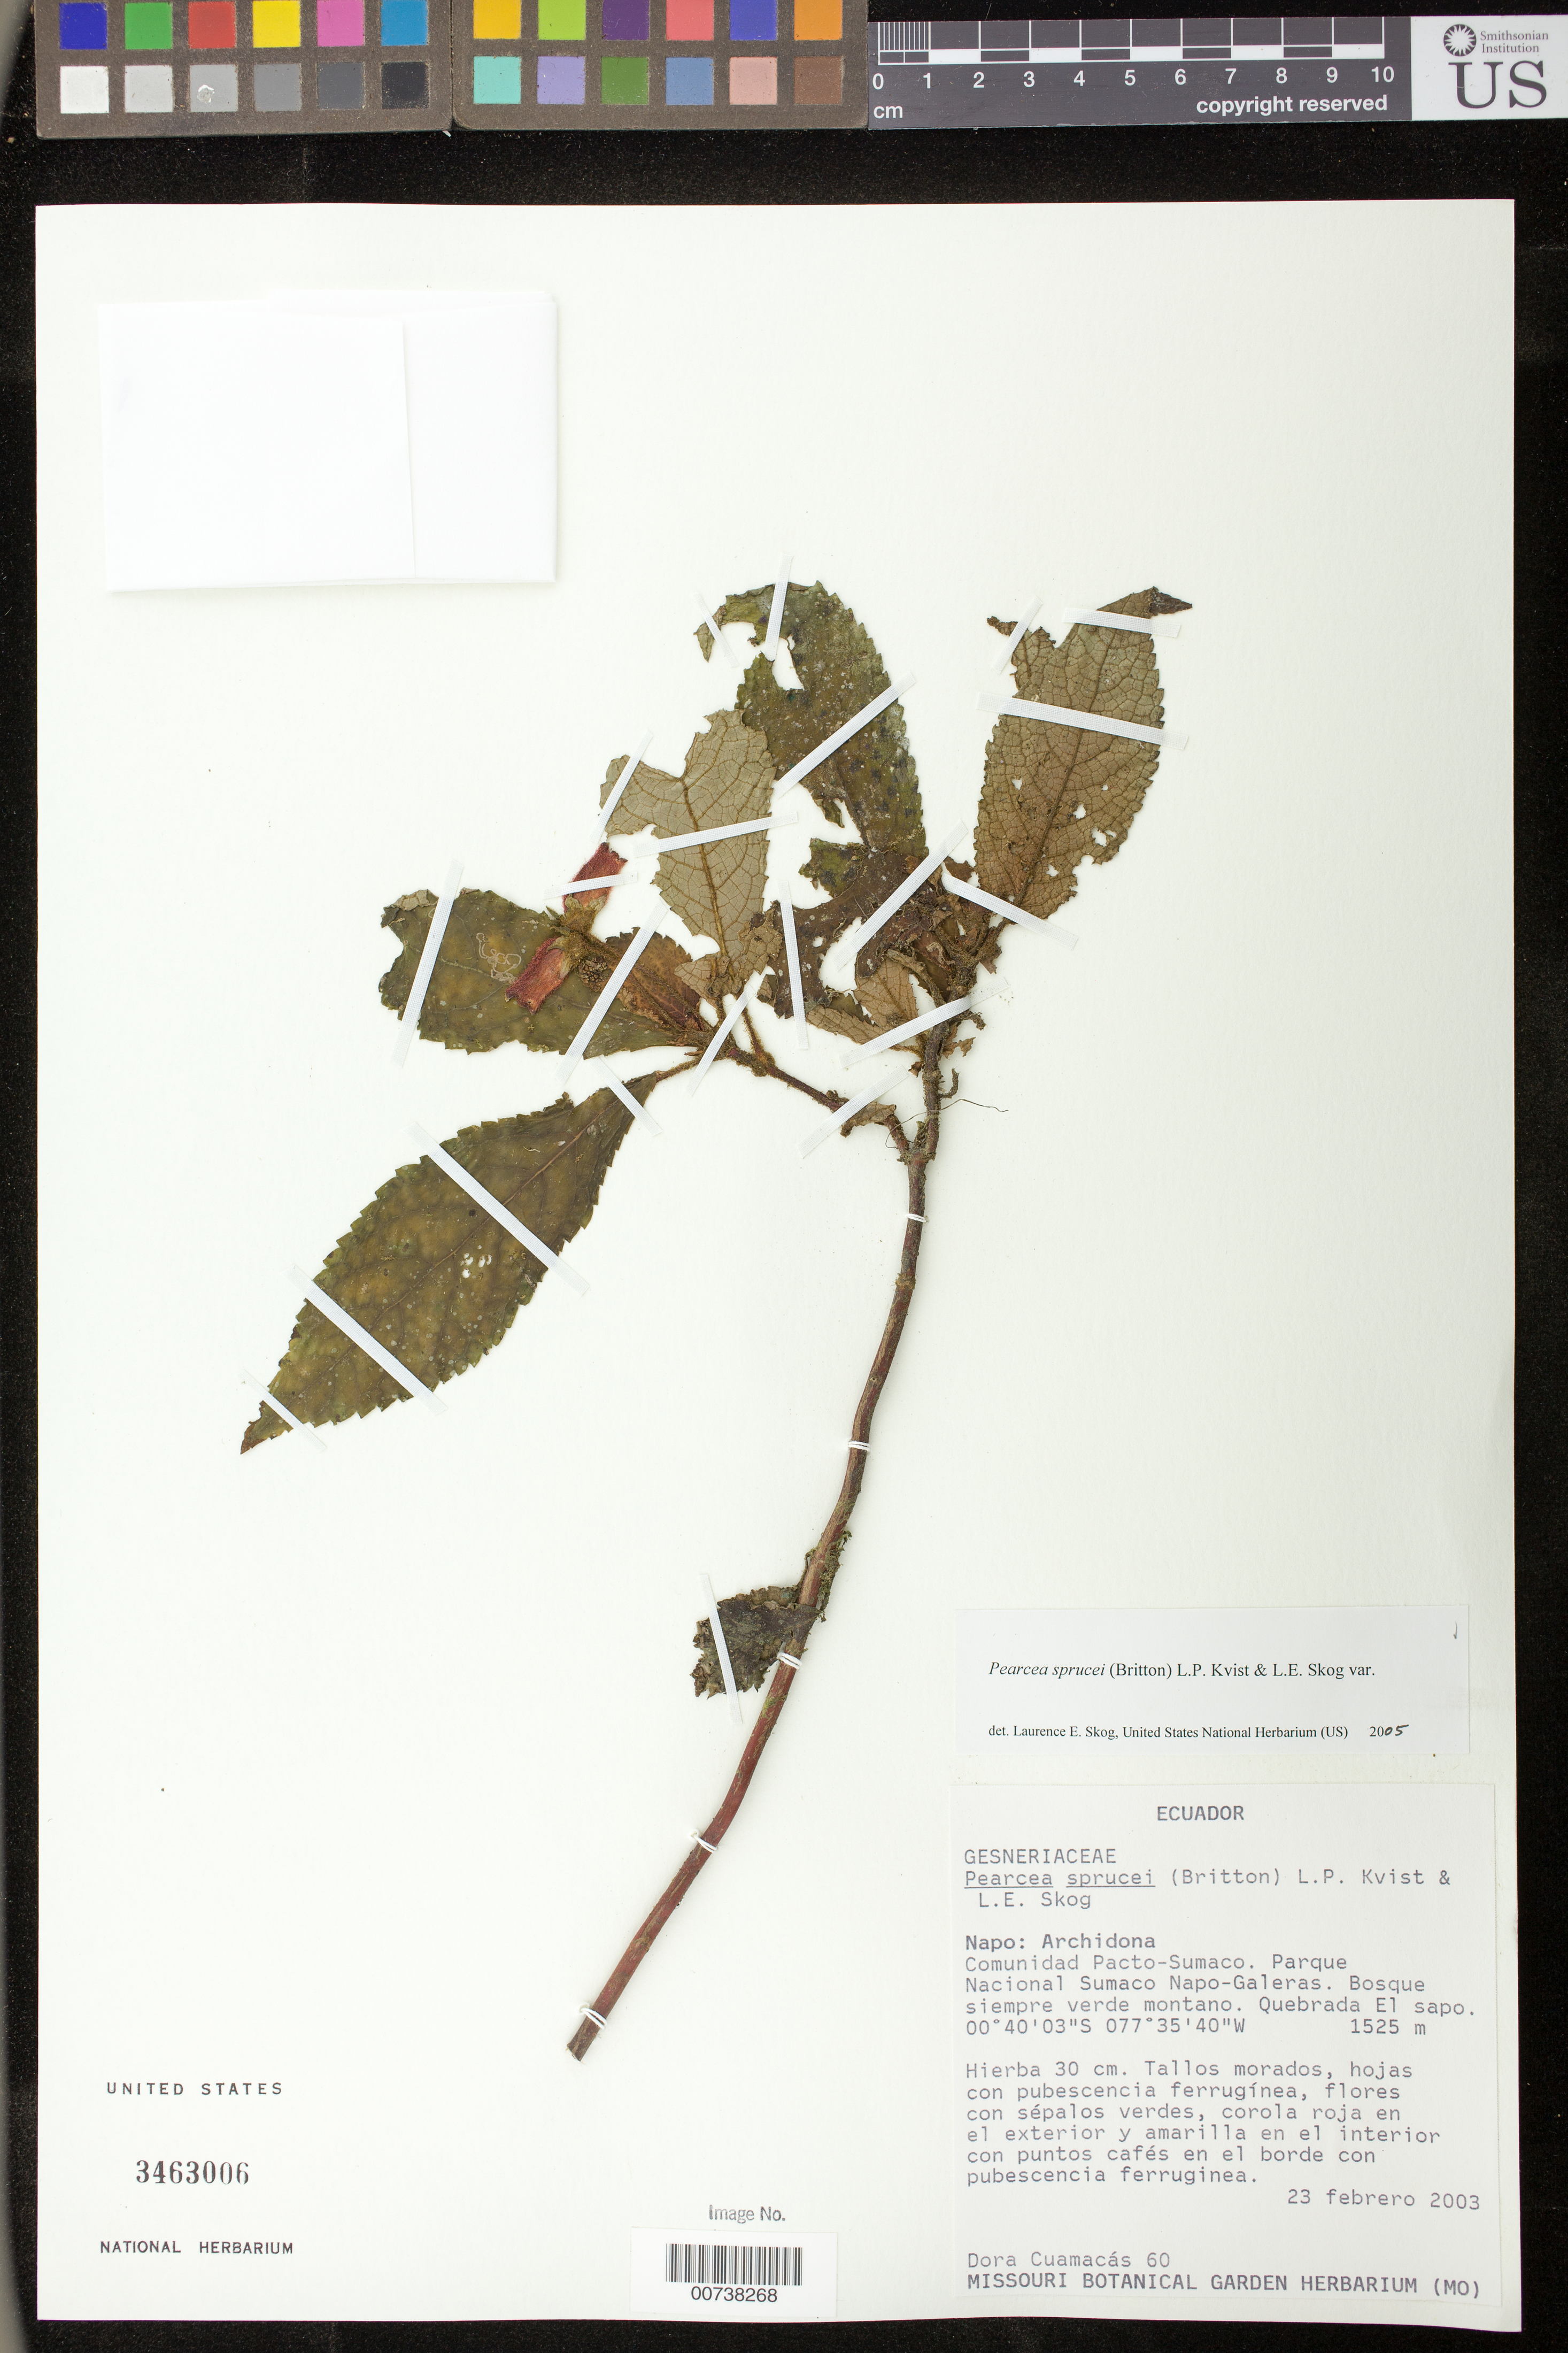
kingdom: Plantae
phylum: Tracheophyta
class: Magnoliopsida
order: Lamiales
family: Gesneriaceae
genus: Pearcea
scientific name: Pearcea schimpfii var. sprucei ined.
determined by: Clark, J. L., (SEL), The Marie Selby Botanical Garden (UNITED STATES)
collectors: D. Cuamacás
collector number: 60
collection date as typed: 23 Feb 2003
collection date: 2003-02-23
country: Ecuador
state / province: Napo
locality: Archidona. Comunidad Pacto-Sumaco. Parque Nacional Sumaco Napo-Galeras. Quebrada El Sapo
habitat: Bosque siempre verde montano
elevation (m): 1525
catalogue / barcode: US 3463006